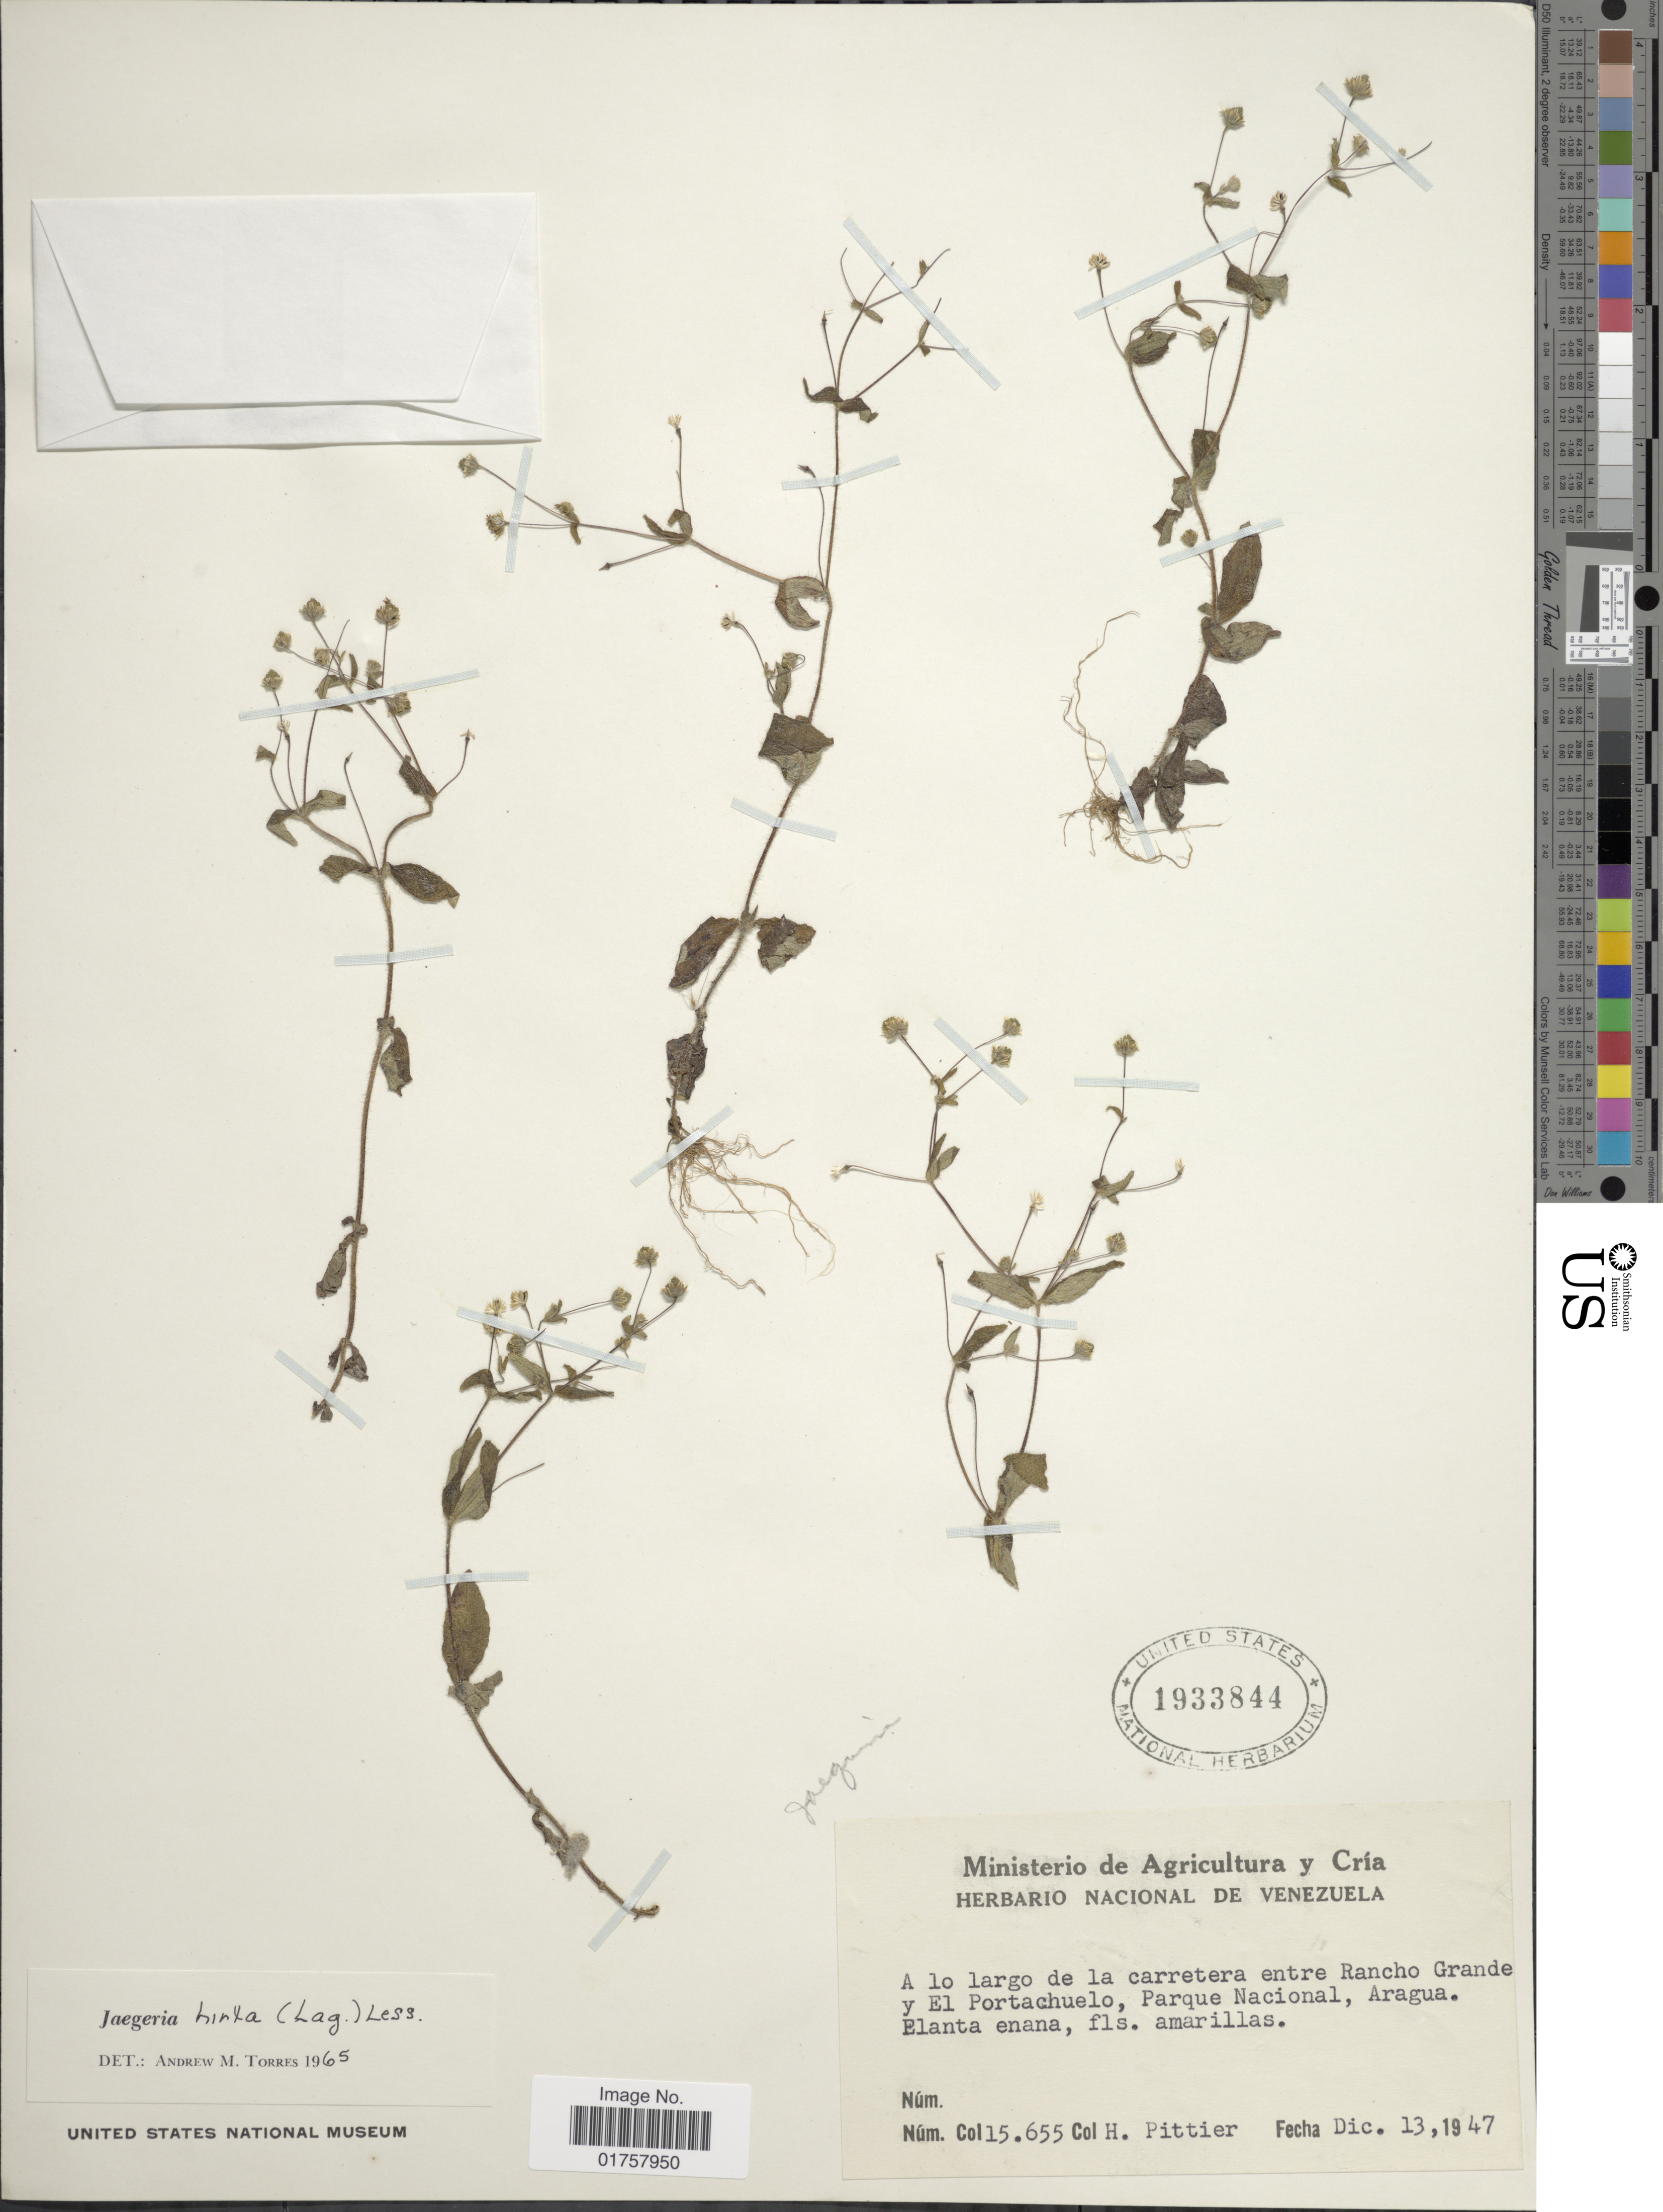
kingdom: Plantae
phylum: Tracheophyta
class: Magnoliopsida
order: Asterales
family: Asteraceae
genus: Jaegeria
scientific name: Jaegeria hirta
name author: (Lag.) Less.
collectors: H. F. Pittier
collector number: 15655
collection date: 1947-12-13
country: Venezuela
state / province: Aragua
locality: A lo largo de la carretera entre Rancho Grande y El Portachuelo, Parque Nacional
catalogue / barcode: US 1933844